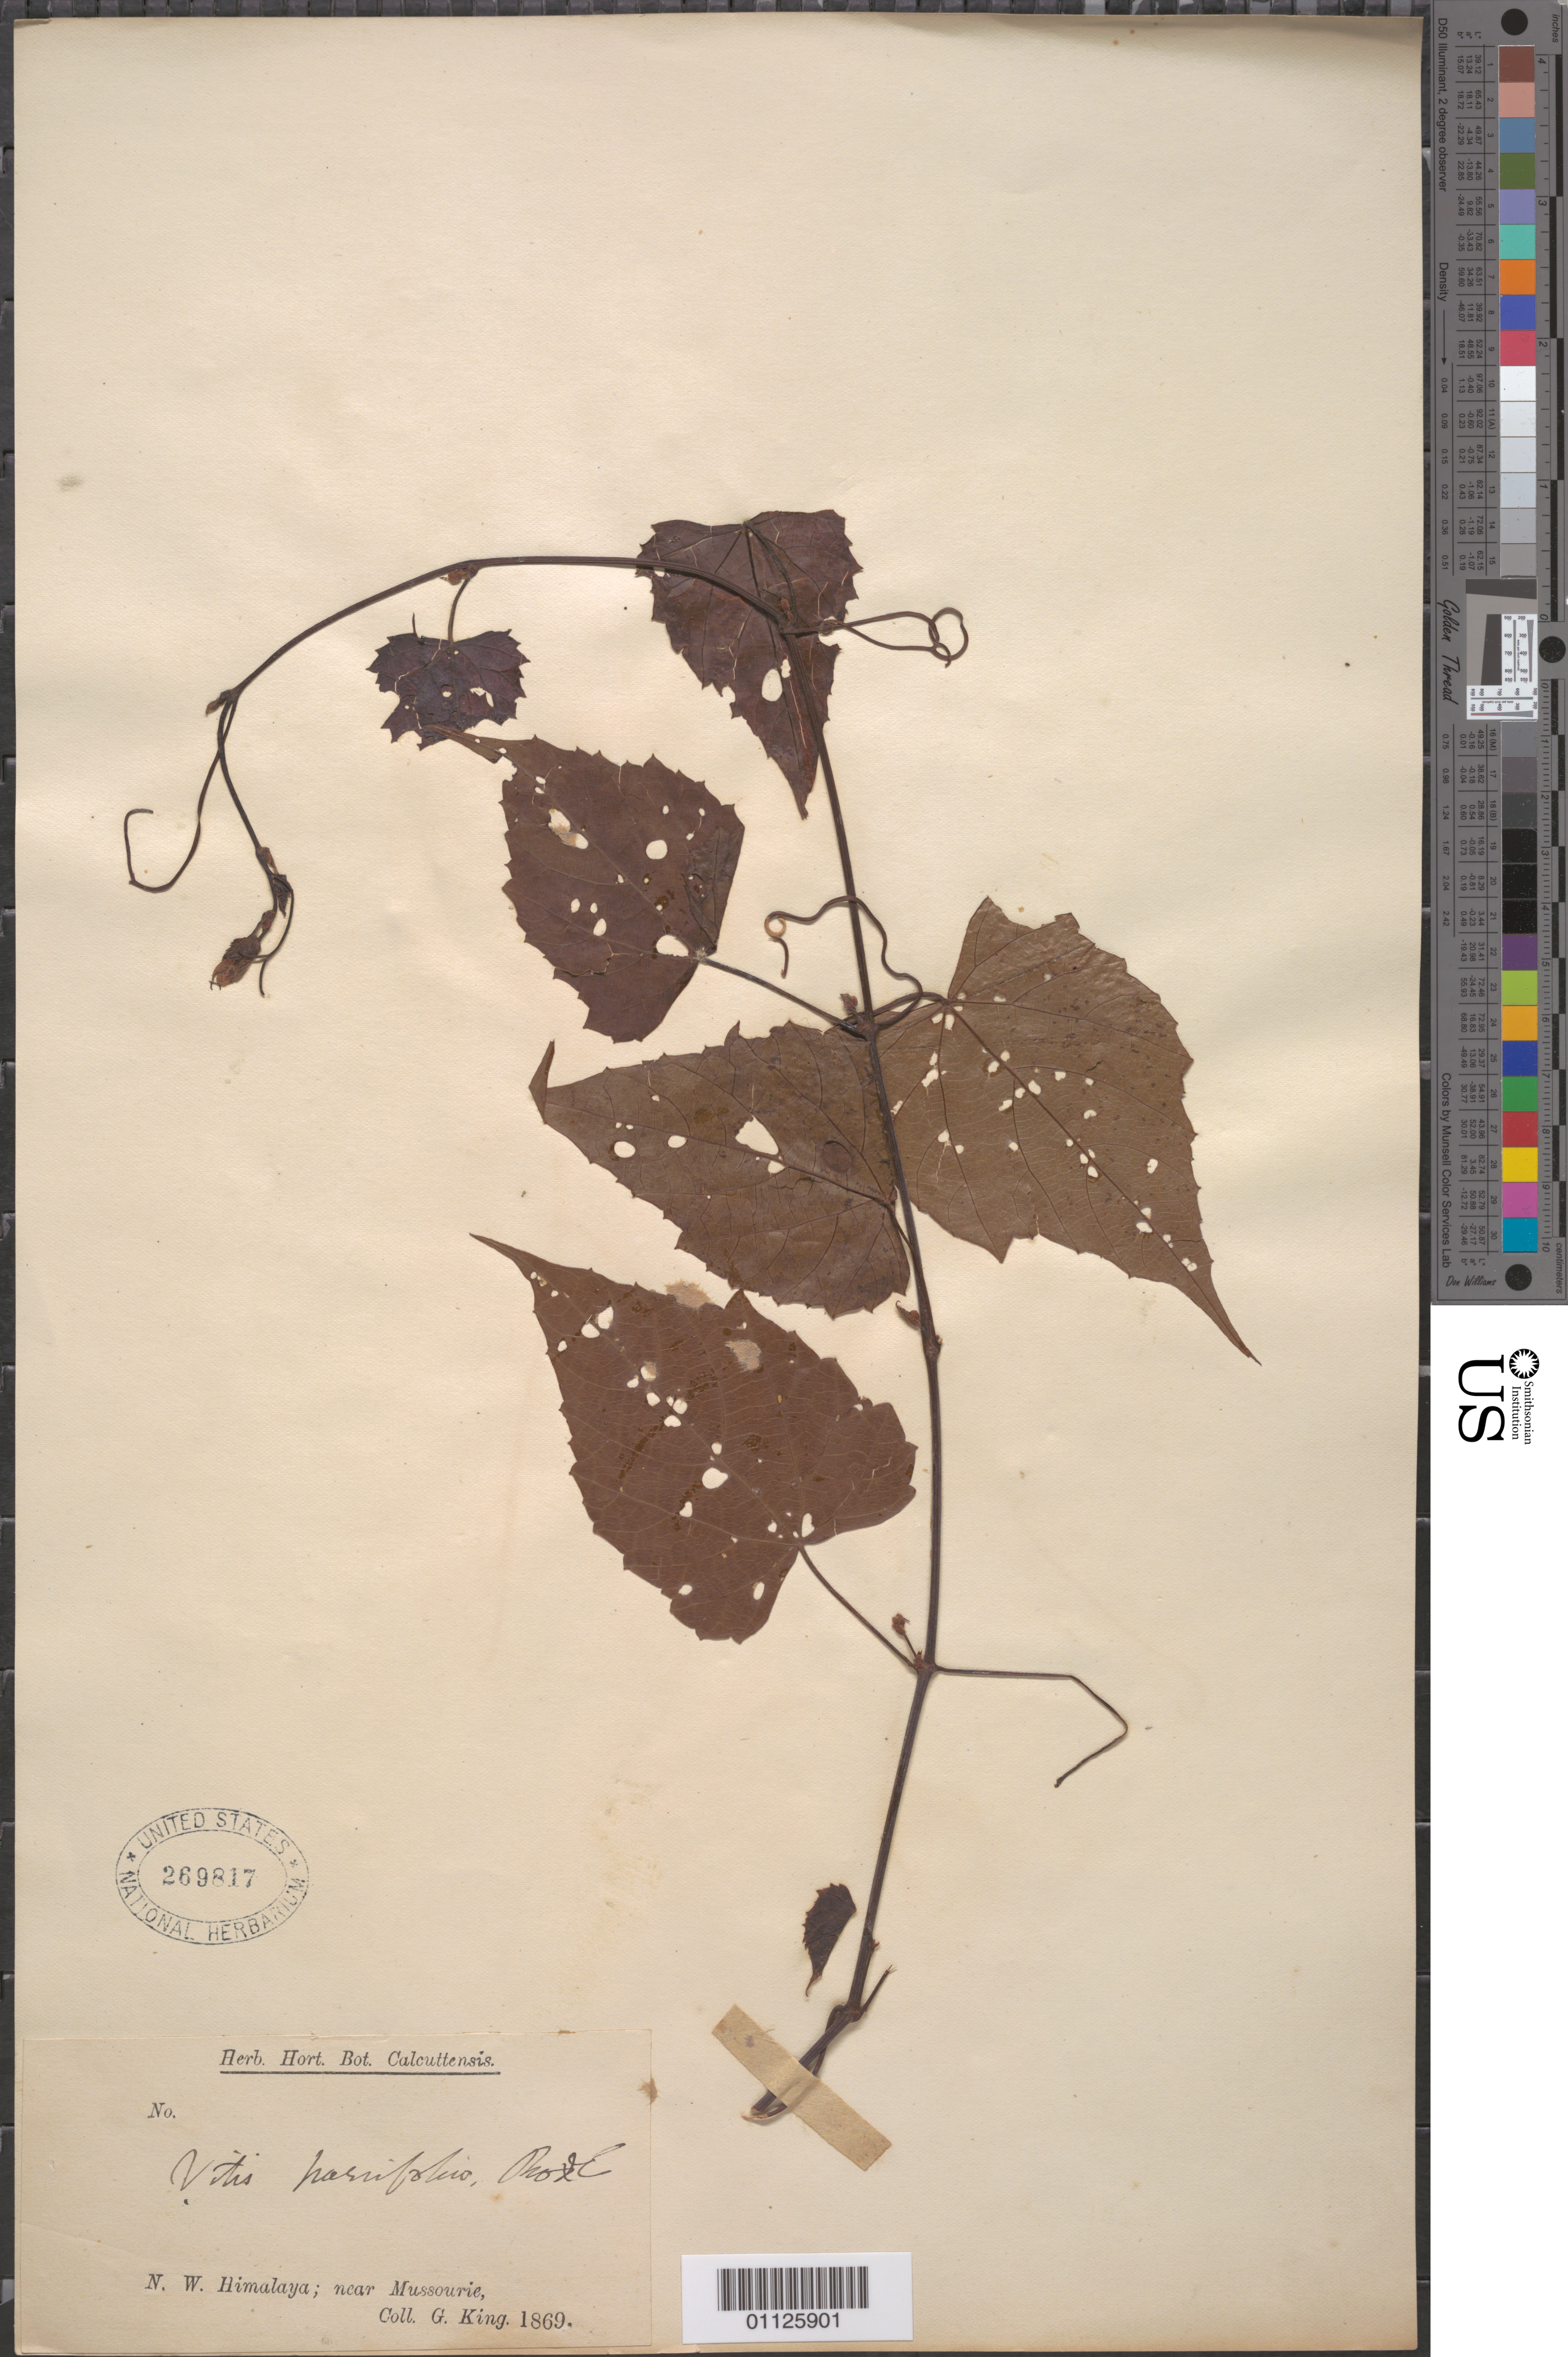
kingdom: Plantae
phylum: Tracheophyta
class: Magnoliopsida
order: Vitales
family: Vitaceae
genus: Cissus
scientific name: Cissus parvifolia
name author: Salisb.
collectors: G. King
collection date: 1869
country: India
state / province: Uttarakhand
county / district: Dehradun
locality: NW Himalaya, near Mussourie.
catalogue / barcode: US 269817